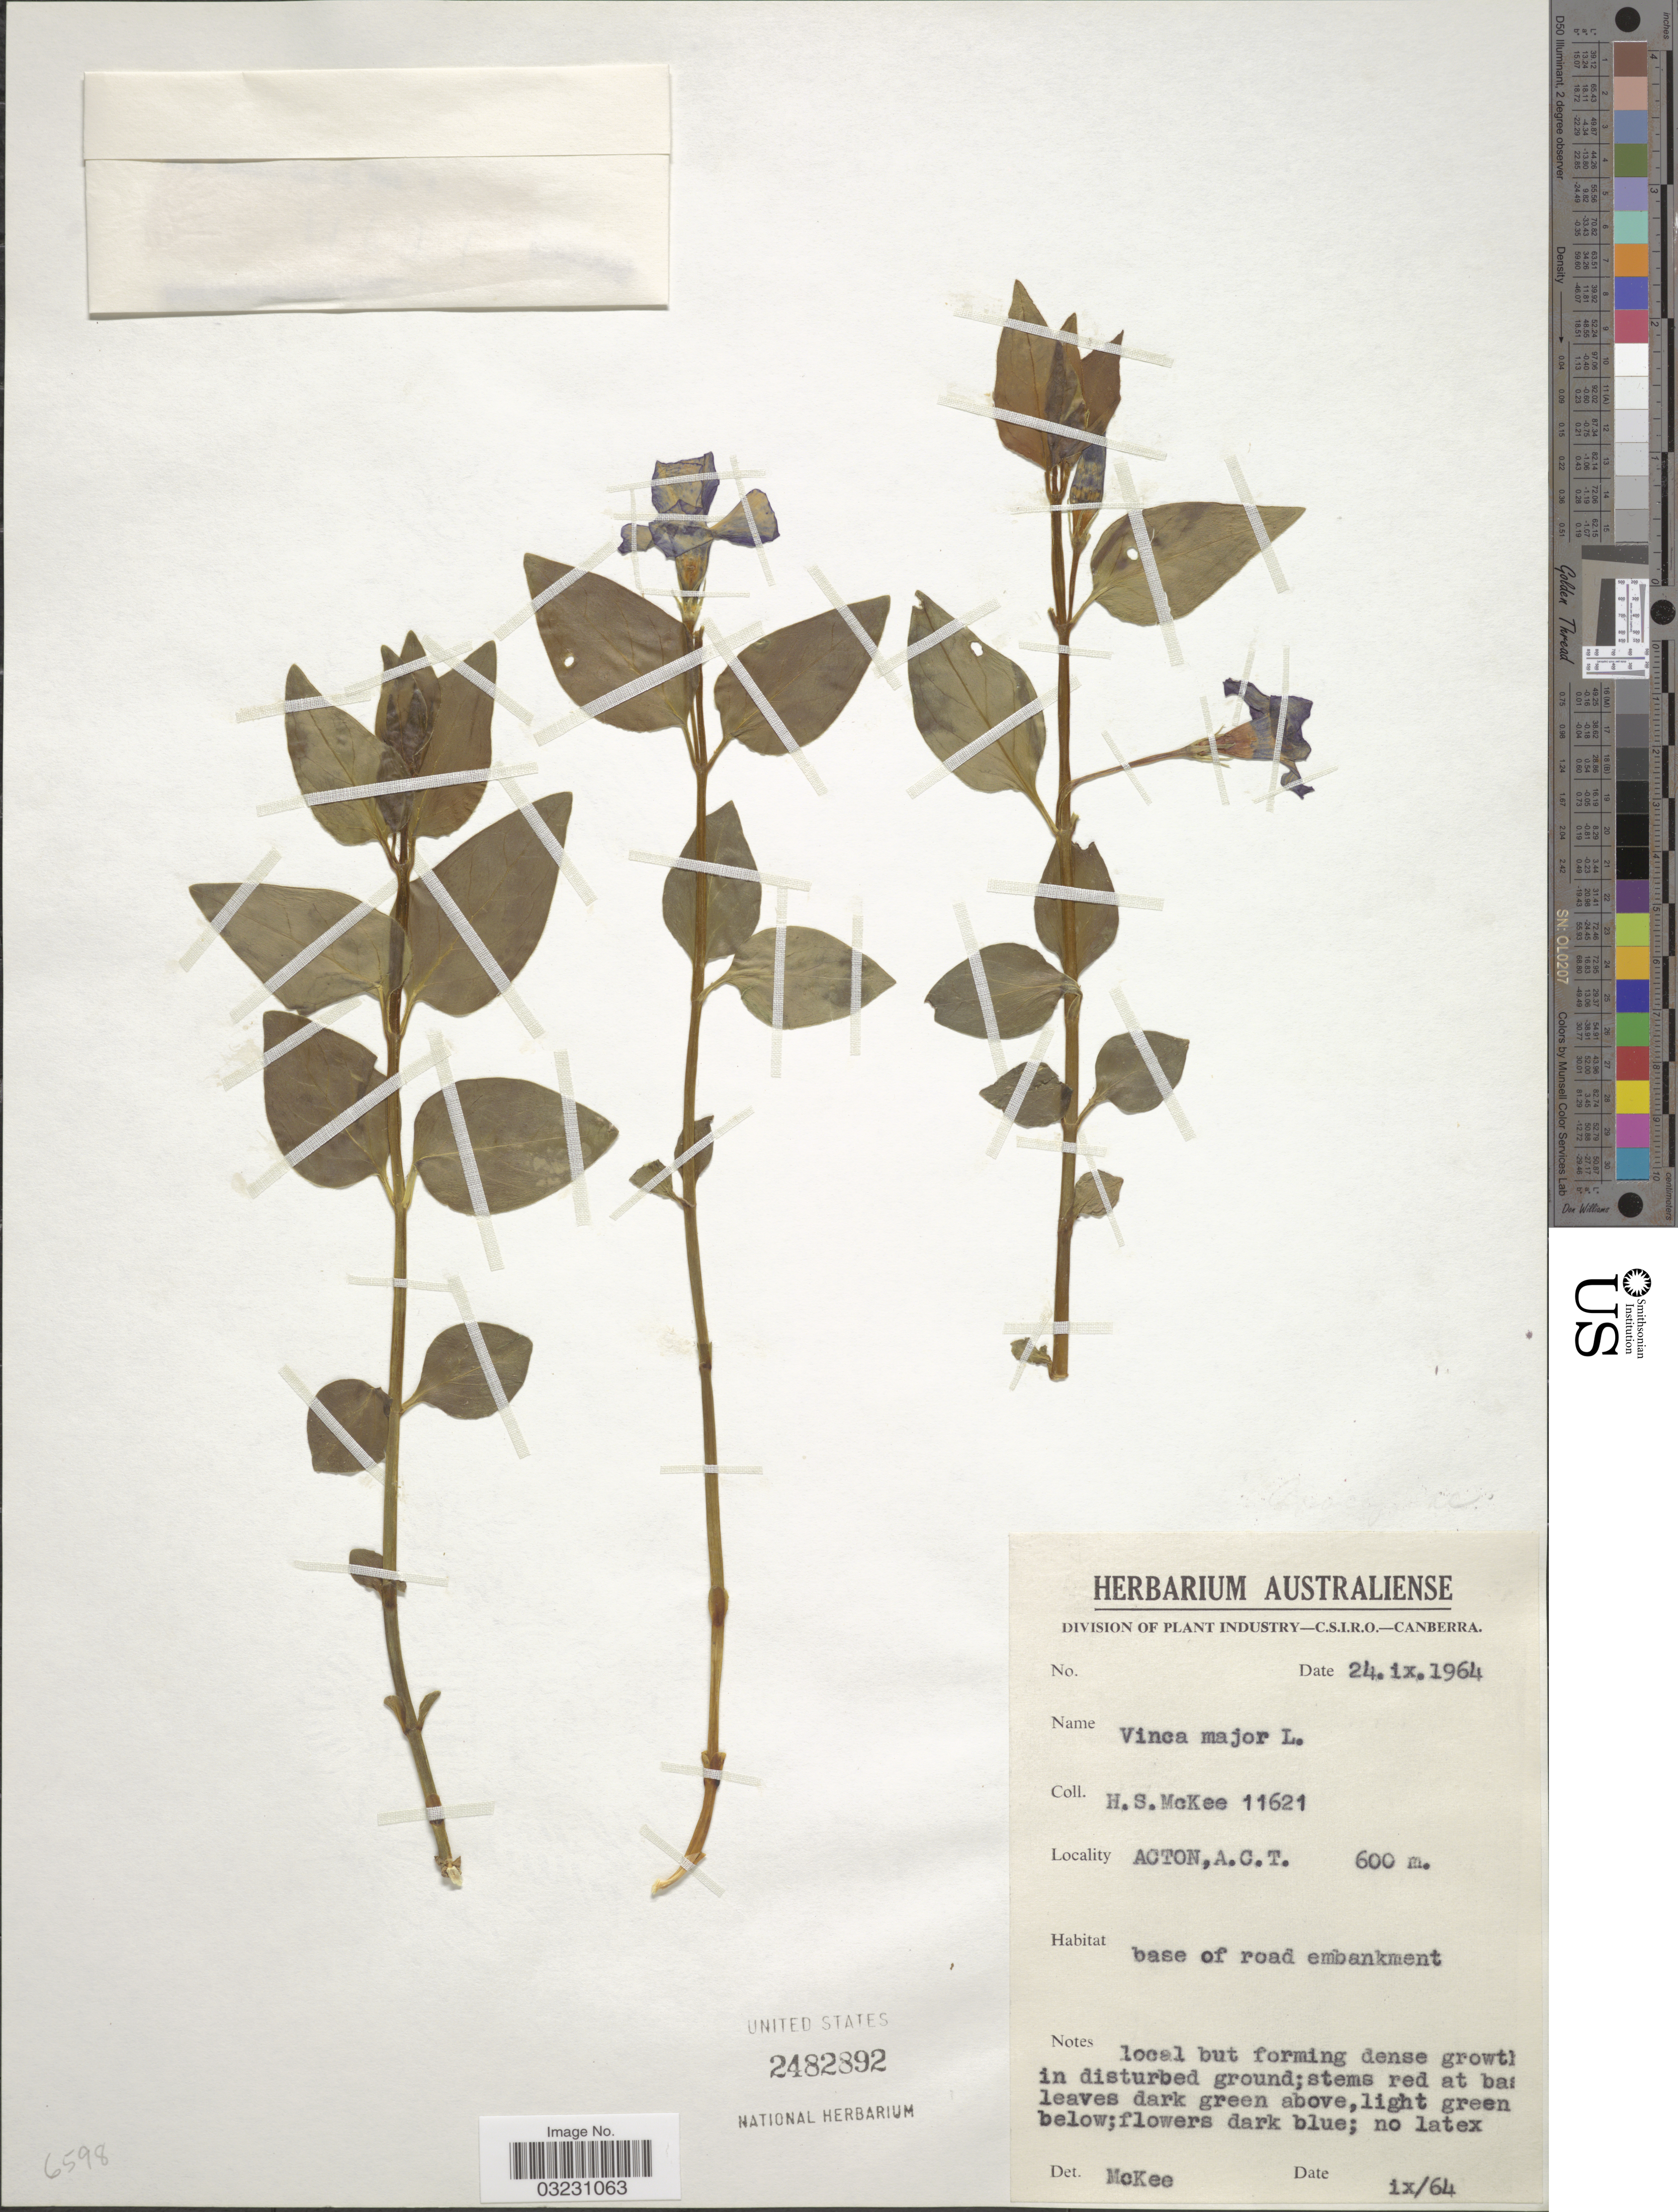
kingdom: Plantae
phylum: Tracheophyta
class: Magnoliopsida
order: Gentianales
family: Apocynaceae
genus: Vinca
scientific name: Vinca major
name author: L.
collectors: H. S. McKee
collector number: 11621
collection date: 1964-09-24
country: Australia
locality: Acton, A.C.T.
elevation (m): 600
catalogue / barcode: US 2482892